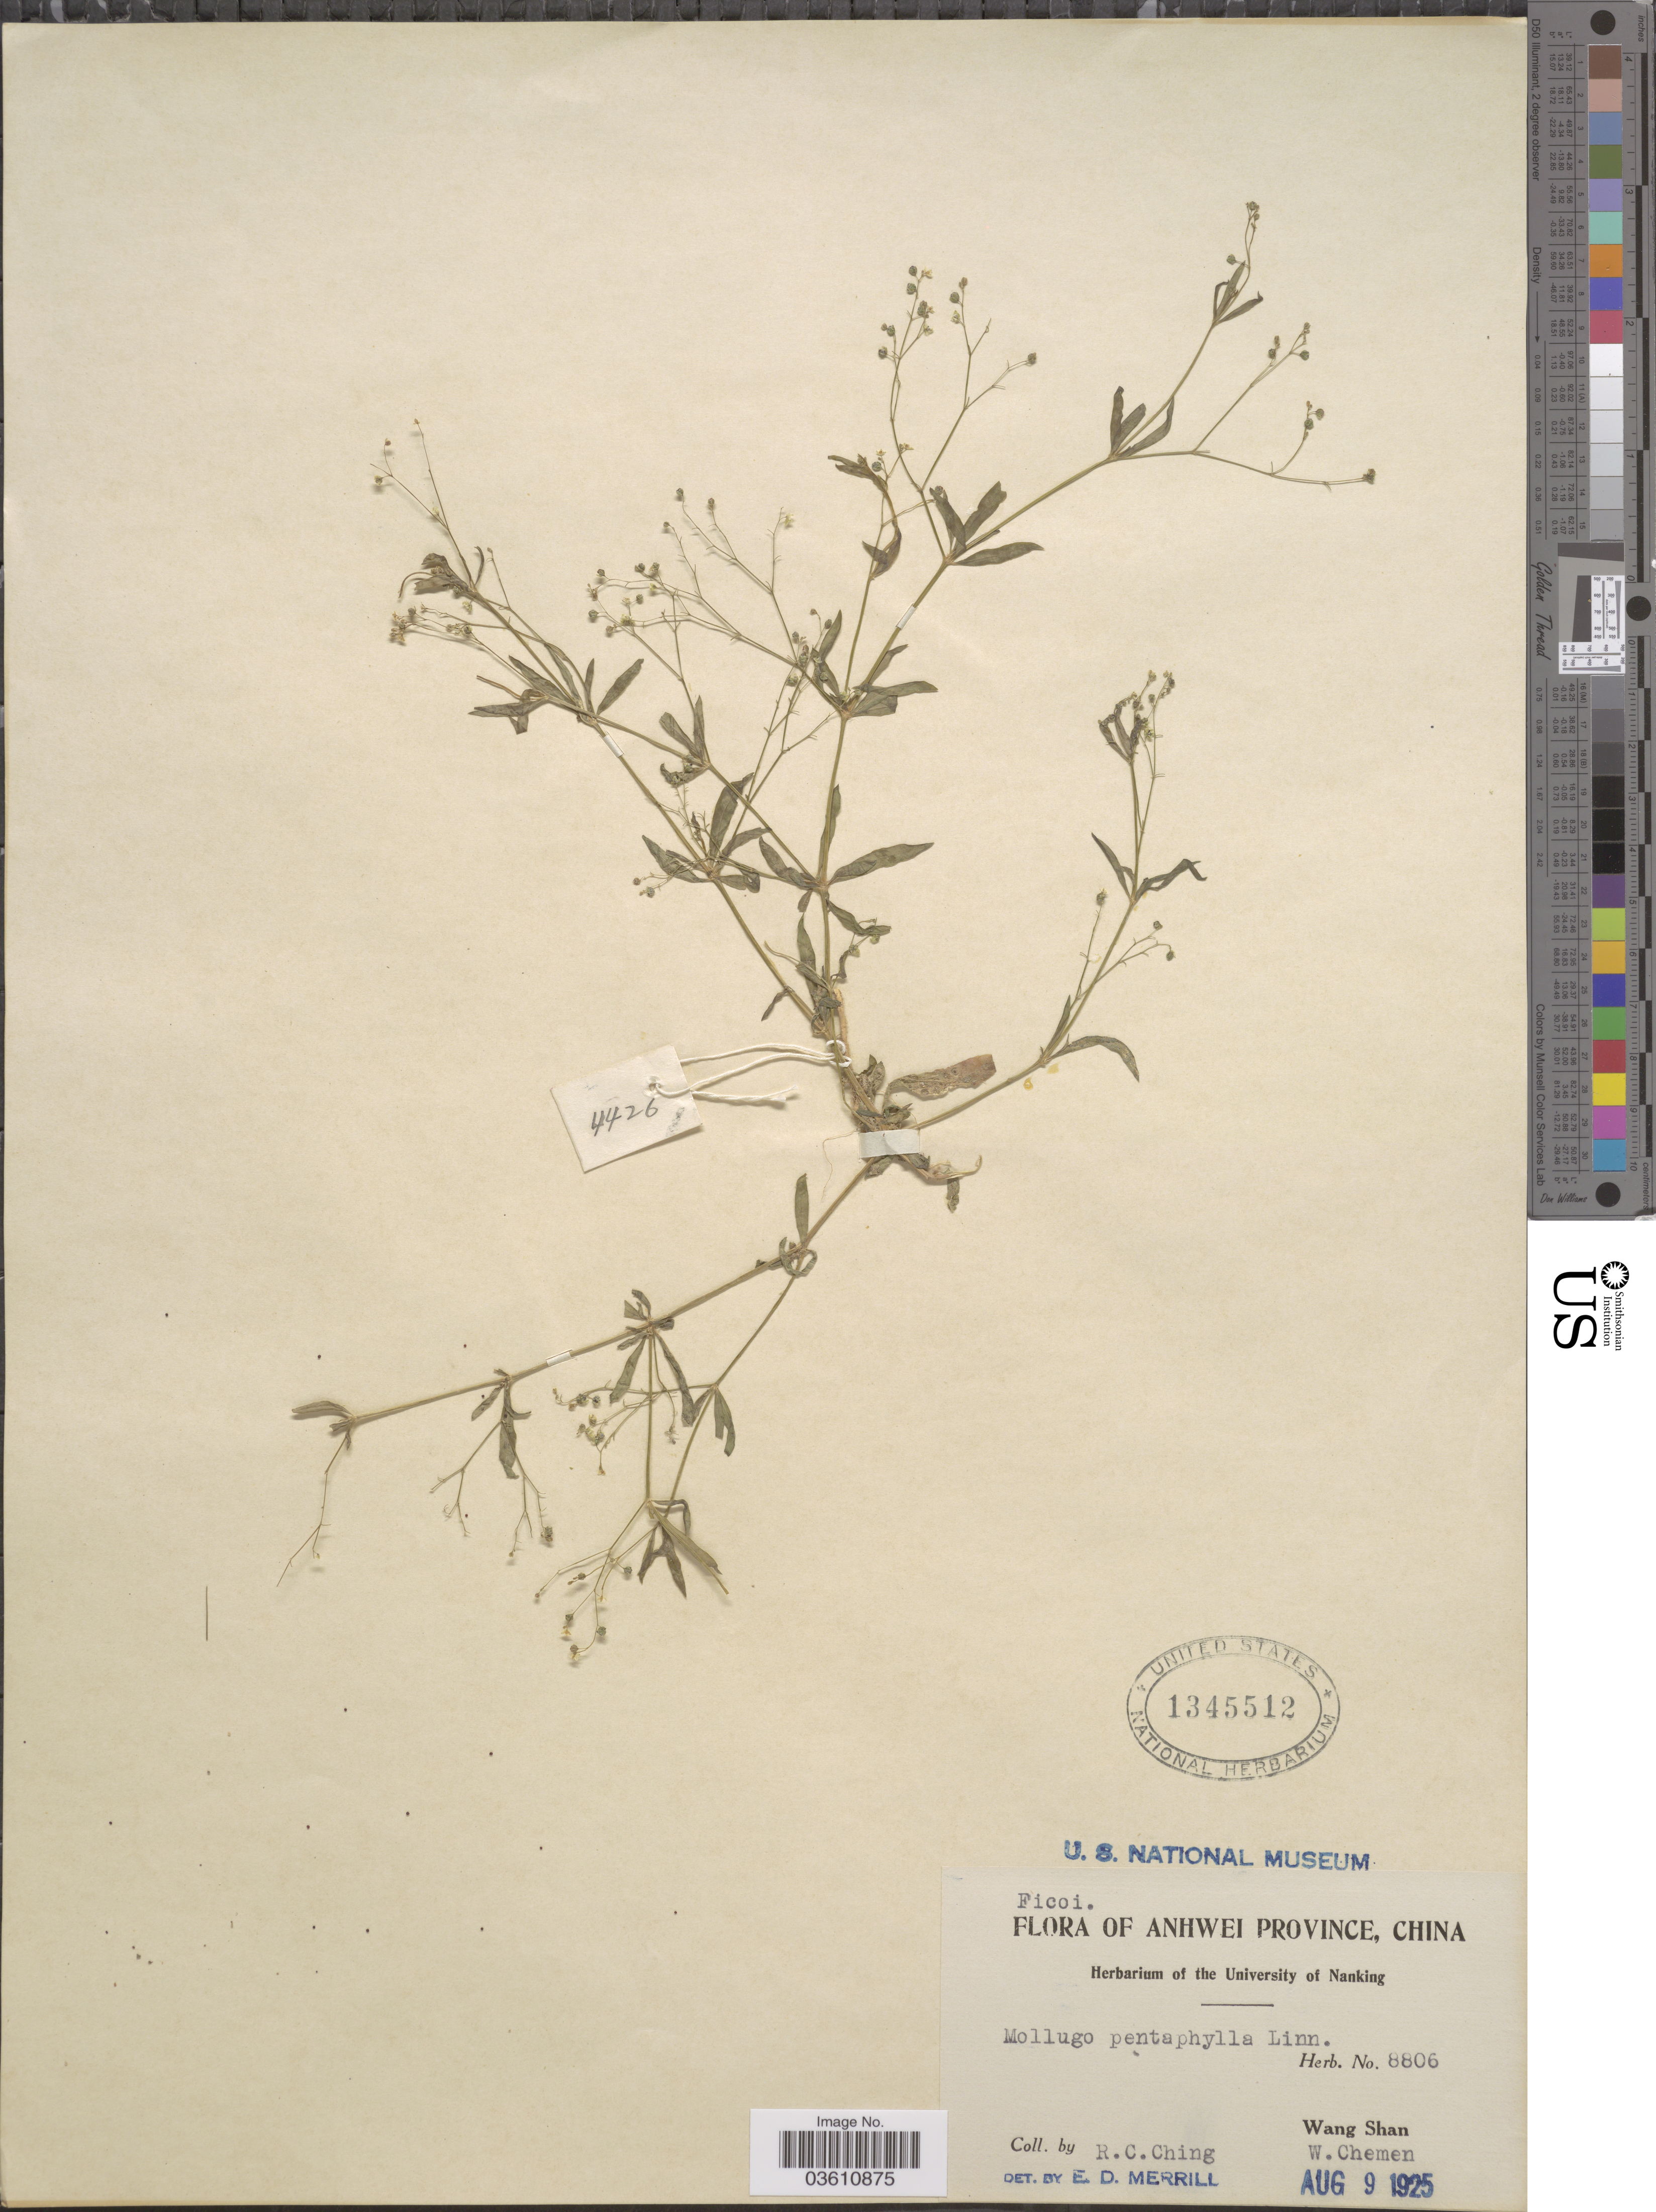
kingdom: Plantae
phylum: Tracheophyta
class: Magnoliopsida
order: Caryophyllales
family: Molluginaceae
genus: Trigastrotheca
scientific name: Trigastrotheca pentaphylla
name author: (L.) Thulin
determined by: Strong, Mark T., (BOT), Smithsonian Institution - National Museum of Natural History (UNITED STATES)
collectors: R. C. Ching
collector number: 8806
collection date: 1925-08-09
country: China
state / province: Anhui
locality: Anhwei Province Wang Shan. W. Chemen.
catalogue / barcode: US 1345512